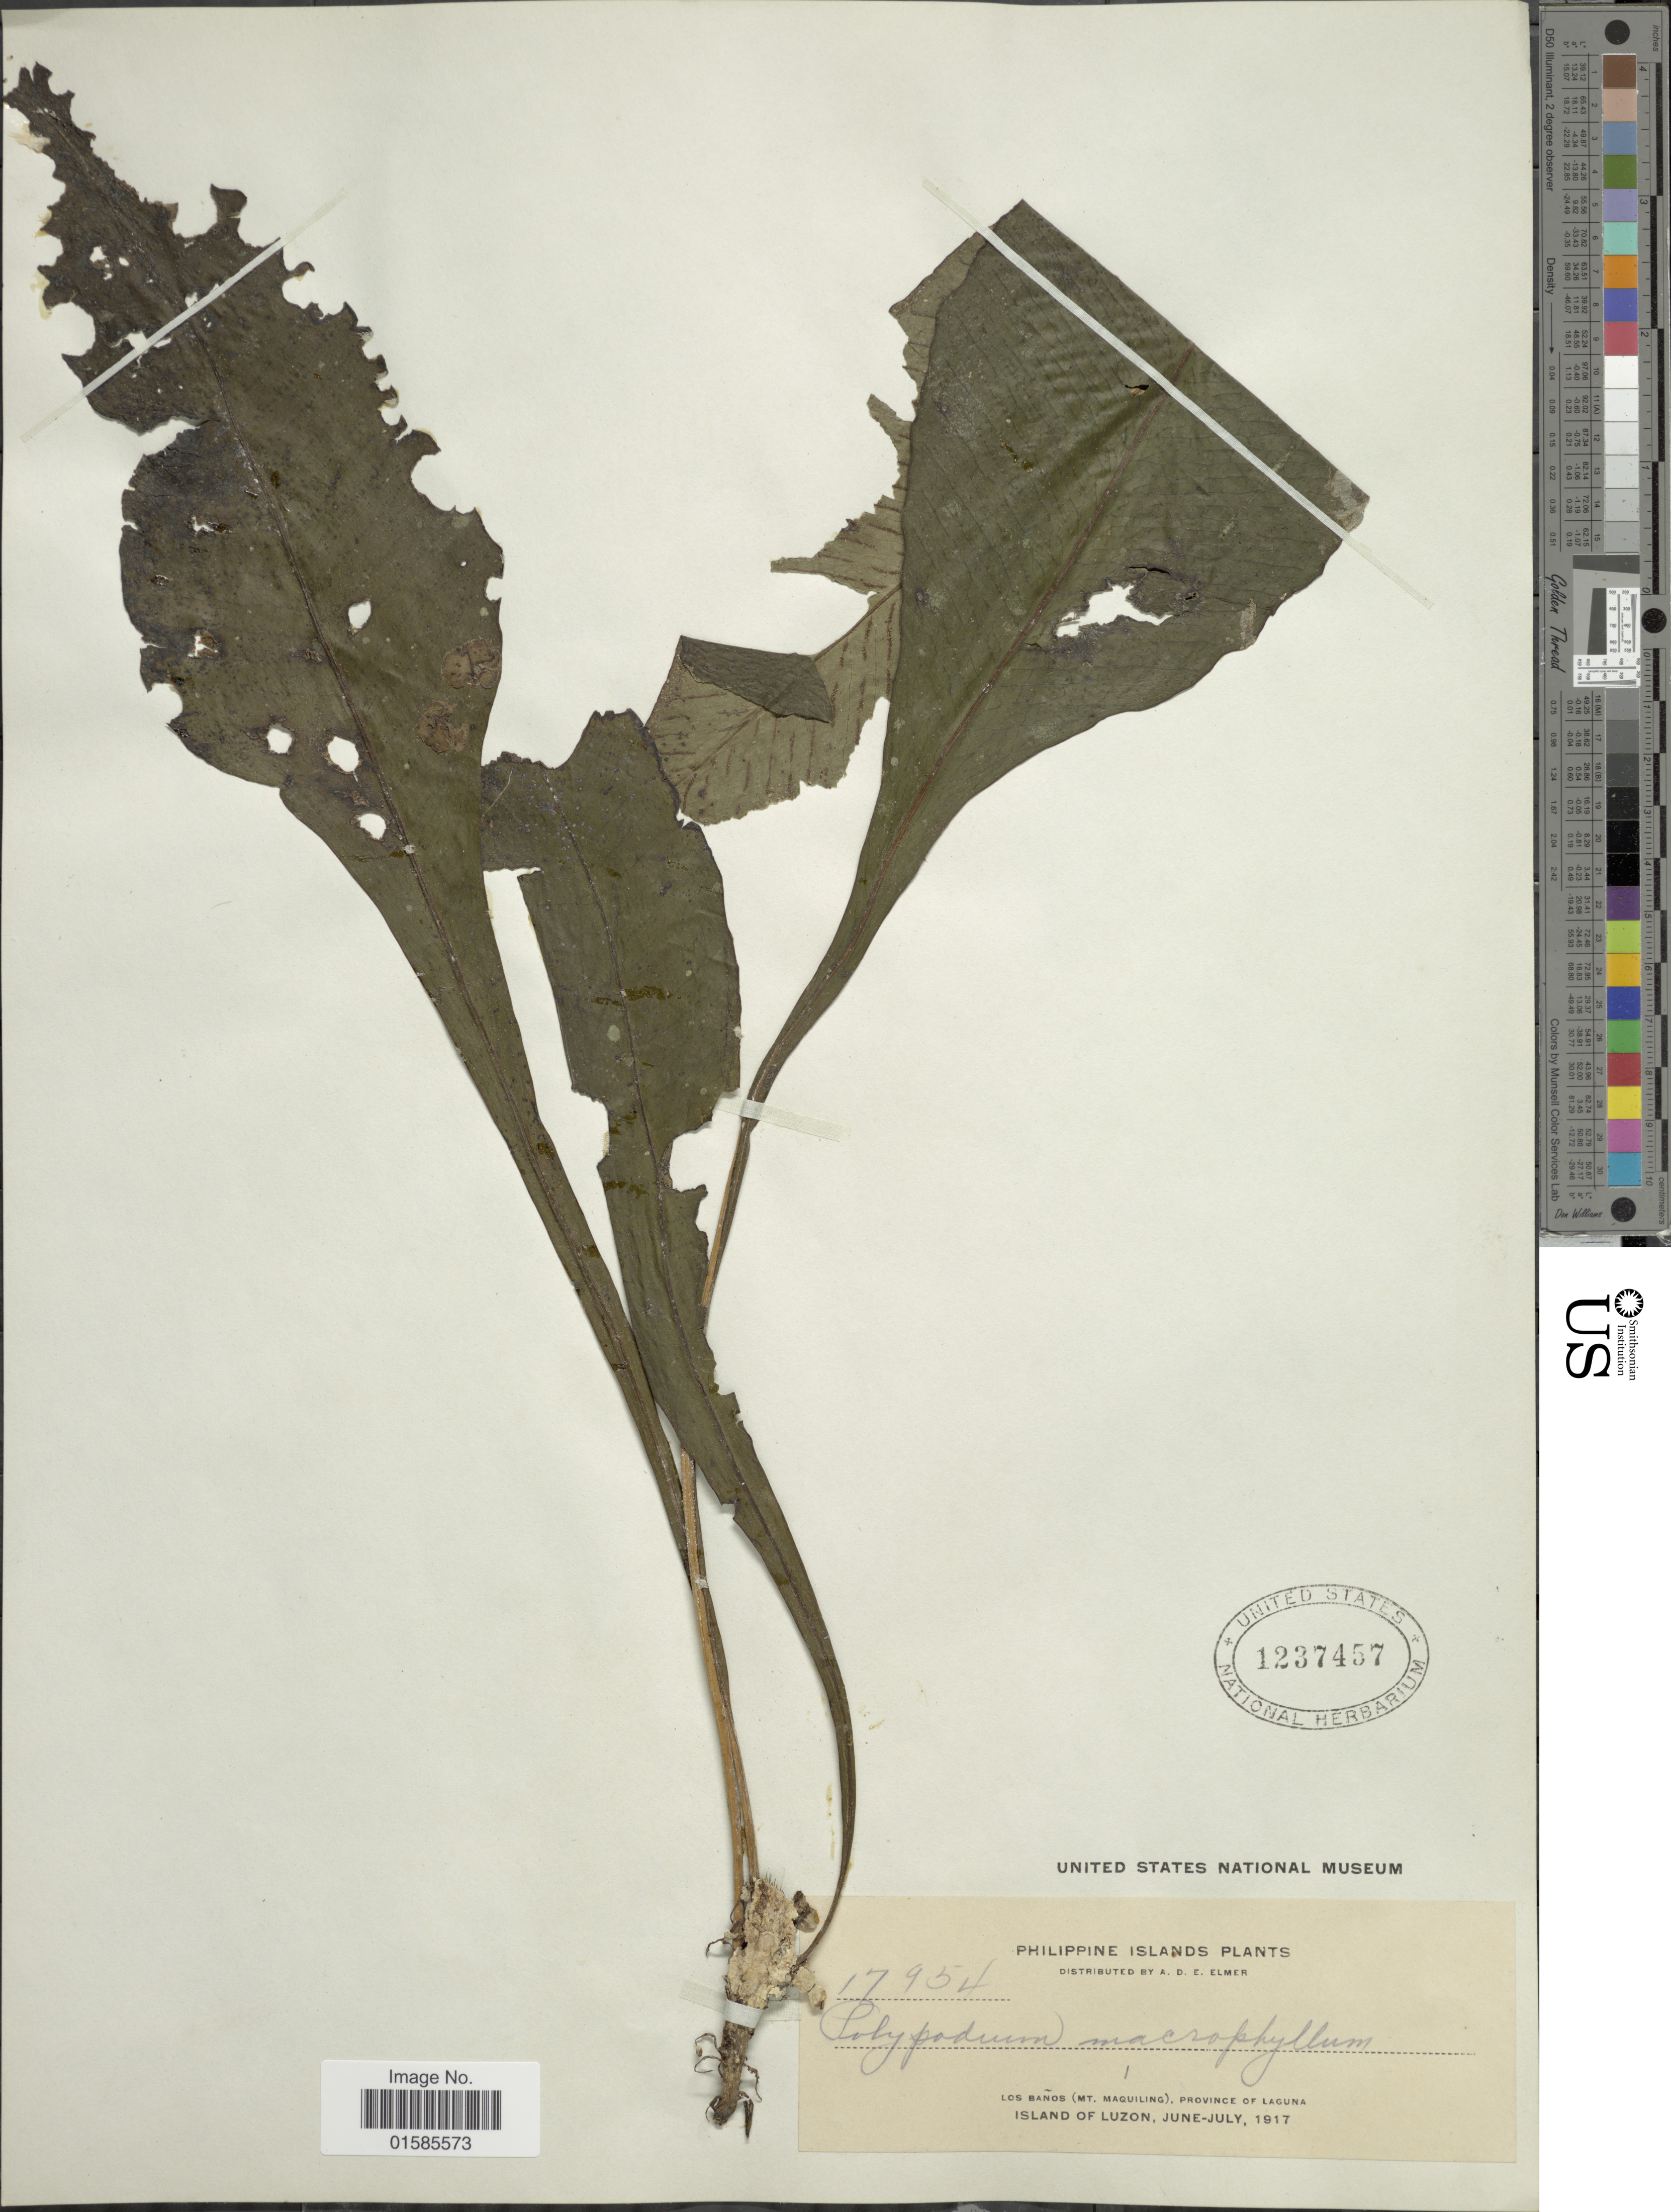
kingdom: Plantae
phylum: Tracheophyta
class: Polypodiopsida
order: Polypodiales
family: Polypodiaceae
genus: Leptochilus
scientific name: Leptochilus macrophyllus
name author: (Blume) Noot.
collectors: A. D. E. Elmer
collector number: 17954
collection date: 1917-06/1917-07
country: Philippines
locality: Philippine Islands, Los Baños (Mt. Maguiling), Province of Laguna, Island of Luzon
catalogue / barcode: US 1237457